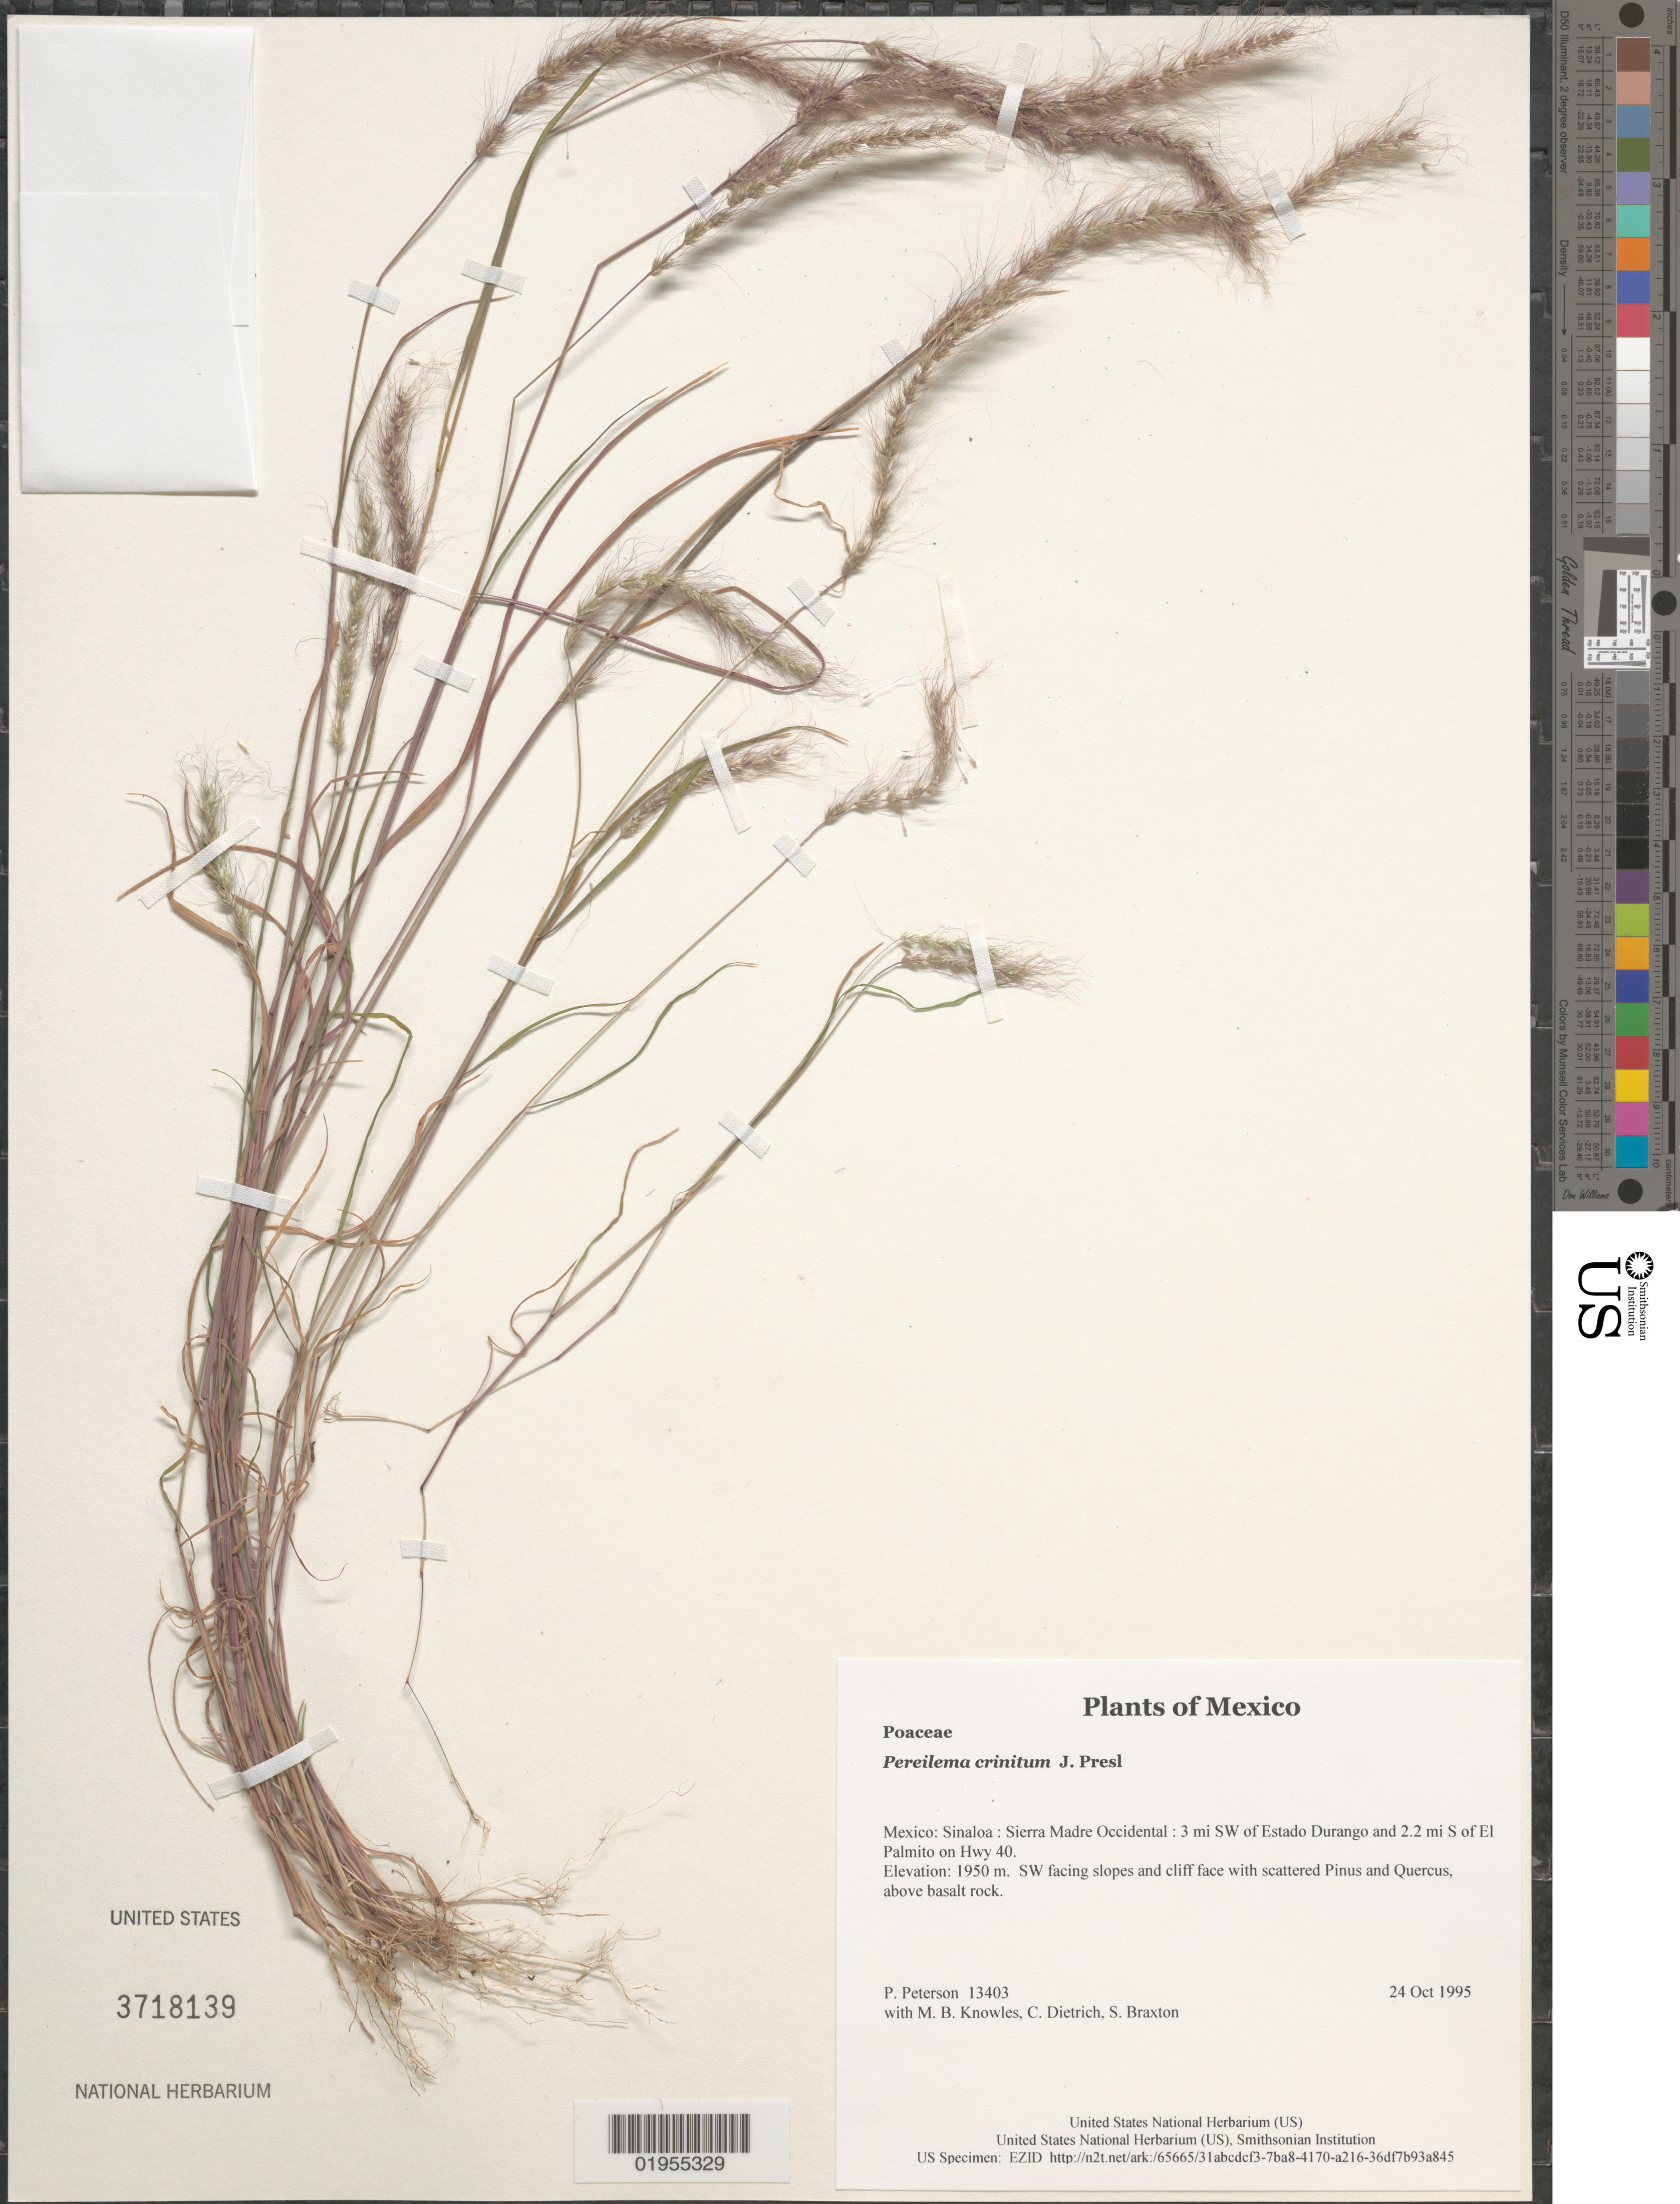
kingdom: Plantae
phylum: Tracheophyta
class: Liliopsida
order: Poales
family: Poaceae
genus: Pereilema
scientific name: Pereilema crinitum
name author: J. Presl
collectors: P. M. Peterson, M. B. Knowles, C. Dietrich & S. Braxton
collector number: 13403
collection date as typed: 24 Oct 1995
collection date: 1995-10-24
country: Mexico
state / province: Sinaloa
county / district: Sierra Madre Occidental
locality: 3 mi SW of Estado Durango and 2.2 mi S of El Palmito on Hwy 40.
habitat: SW facing slopes and cliff face with scattered Pinus and Quercus, above basalt rock.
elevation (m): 1950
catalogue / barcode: US 3718139